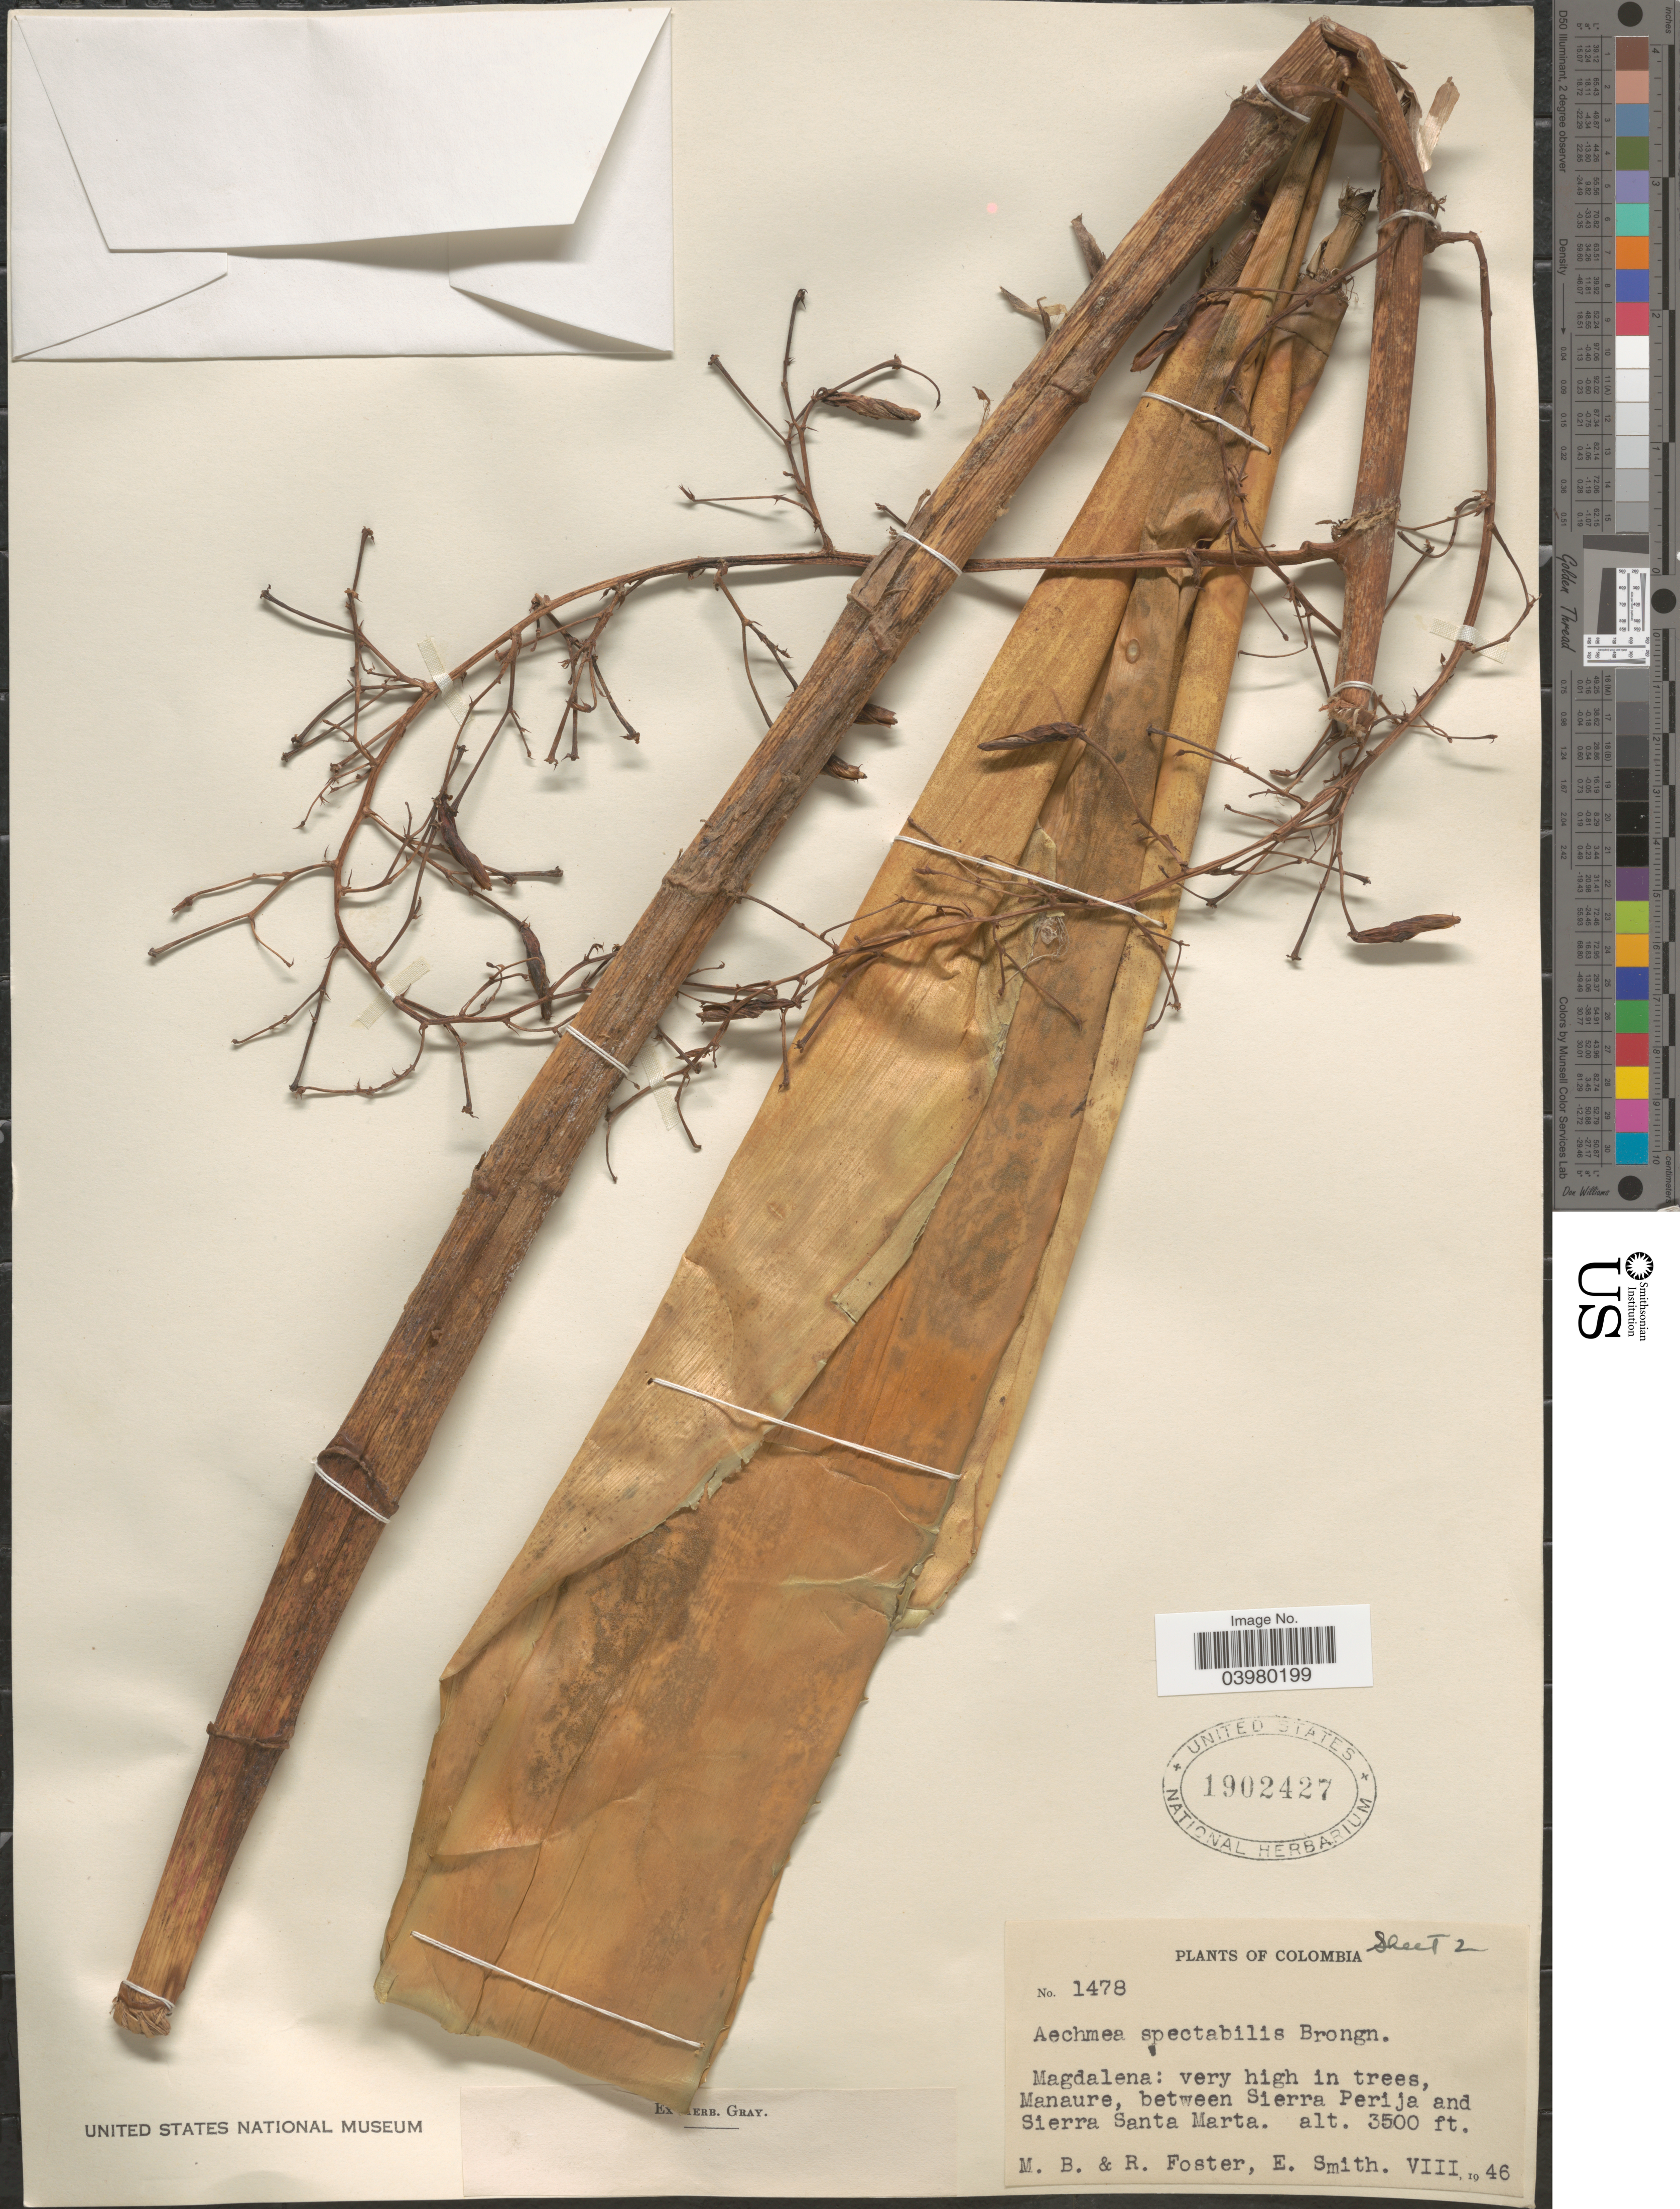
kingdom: Plantae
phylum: Tracheophyta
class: Liliopsida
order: Poales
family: Bromeliaceae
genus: Aechmea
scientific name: Aechmea spectabilis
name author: Brongn. ex Houllet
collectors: M. B. Foster, R. Foster & E. Smith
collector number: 1478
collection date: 1946-08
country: Colombia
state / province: Magdalena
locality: Very high in trees, Manaure, between Sierra Perija and Sierra Santa Marta.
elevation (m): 1067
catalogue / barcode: US 1902427